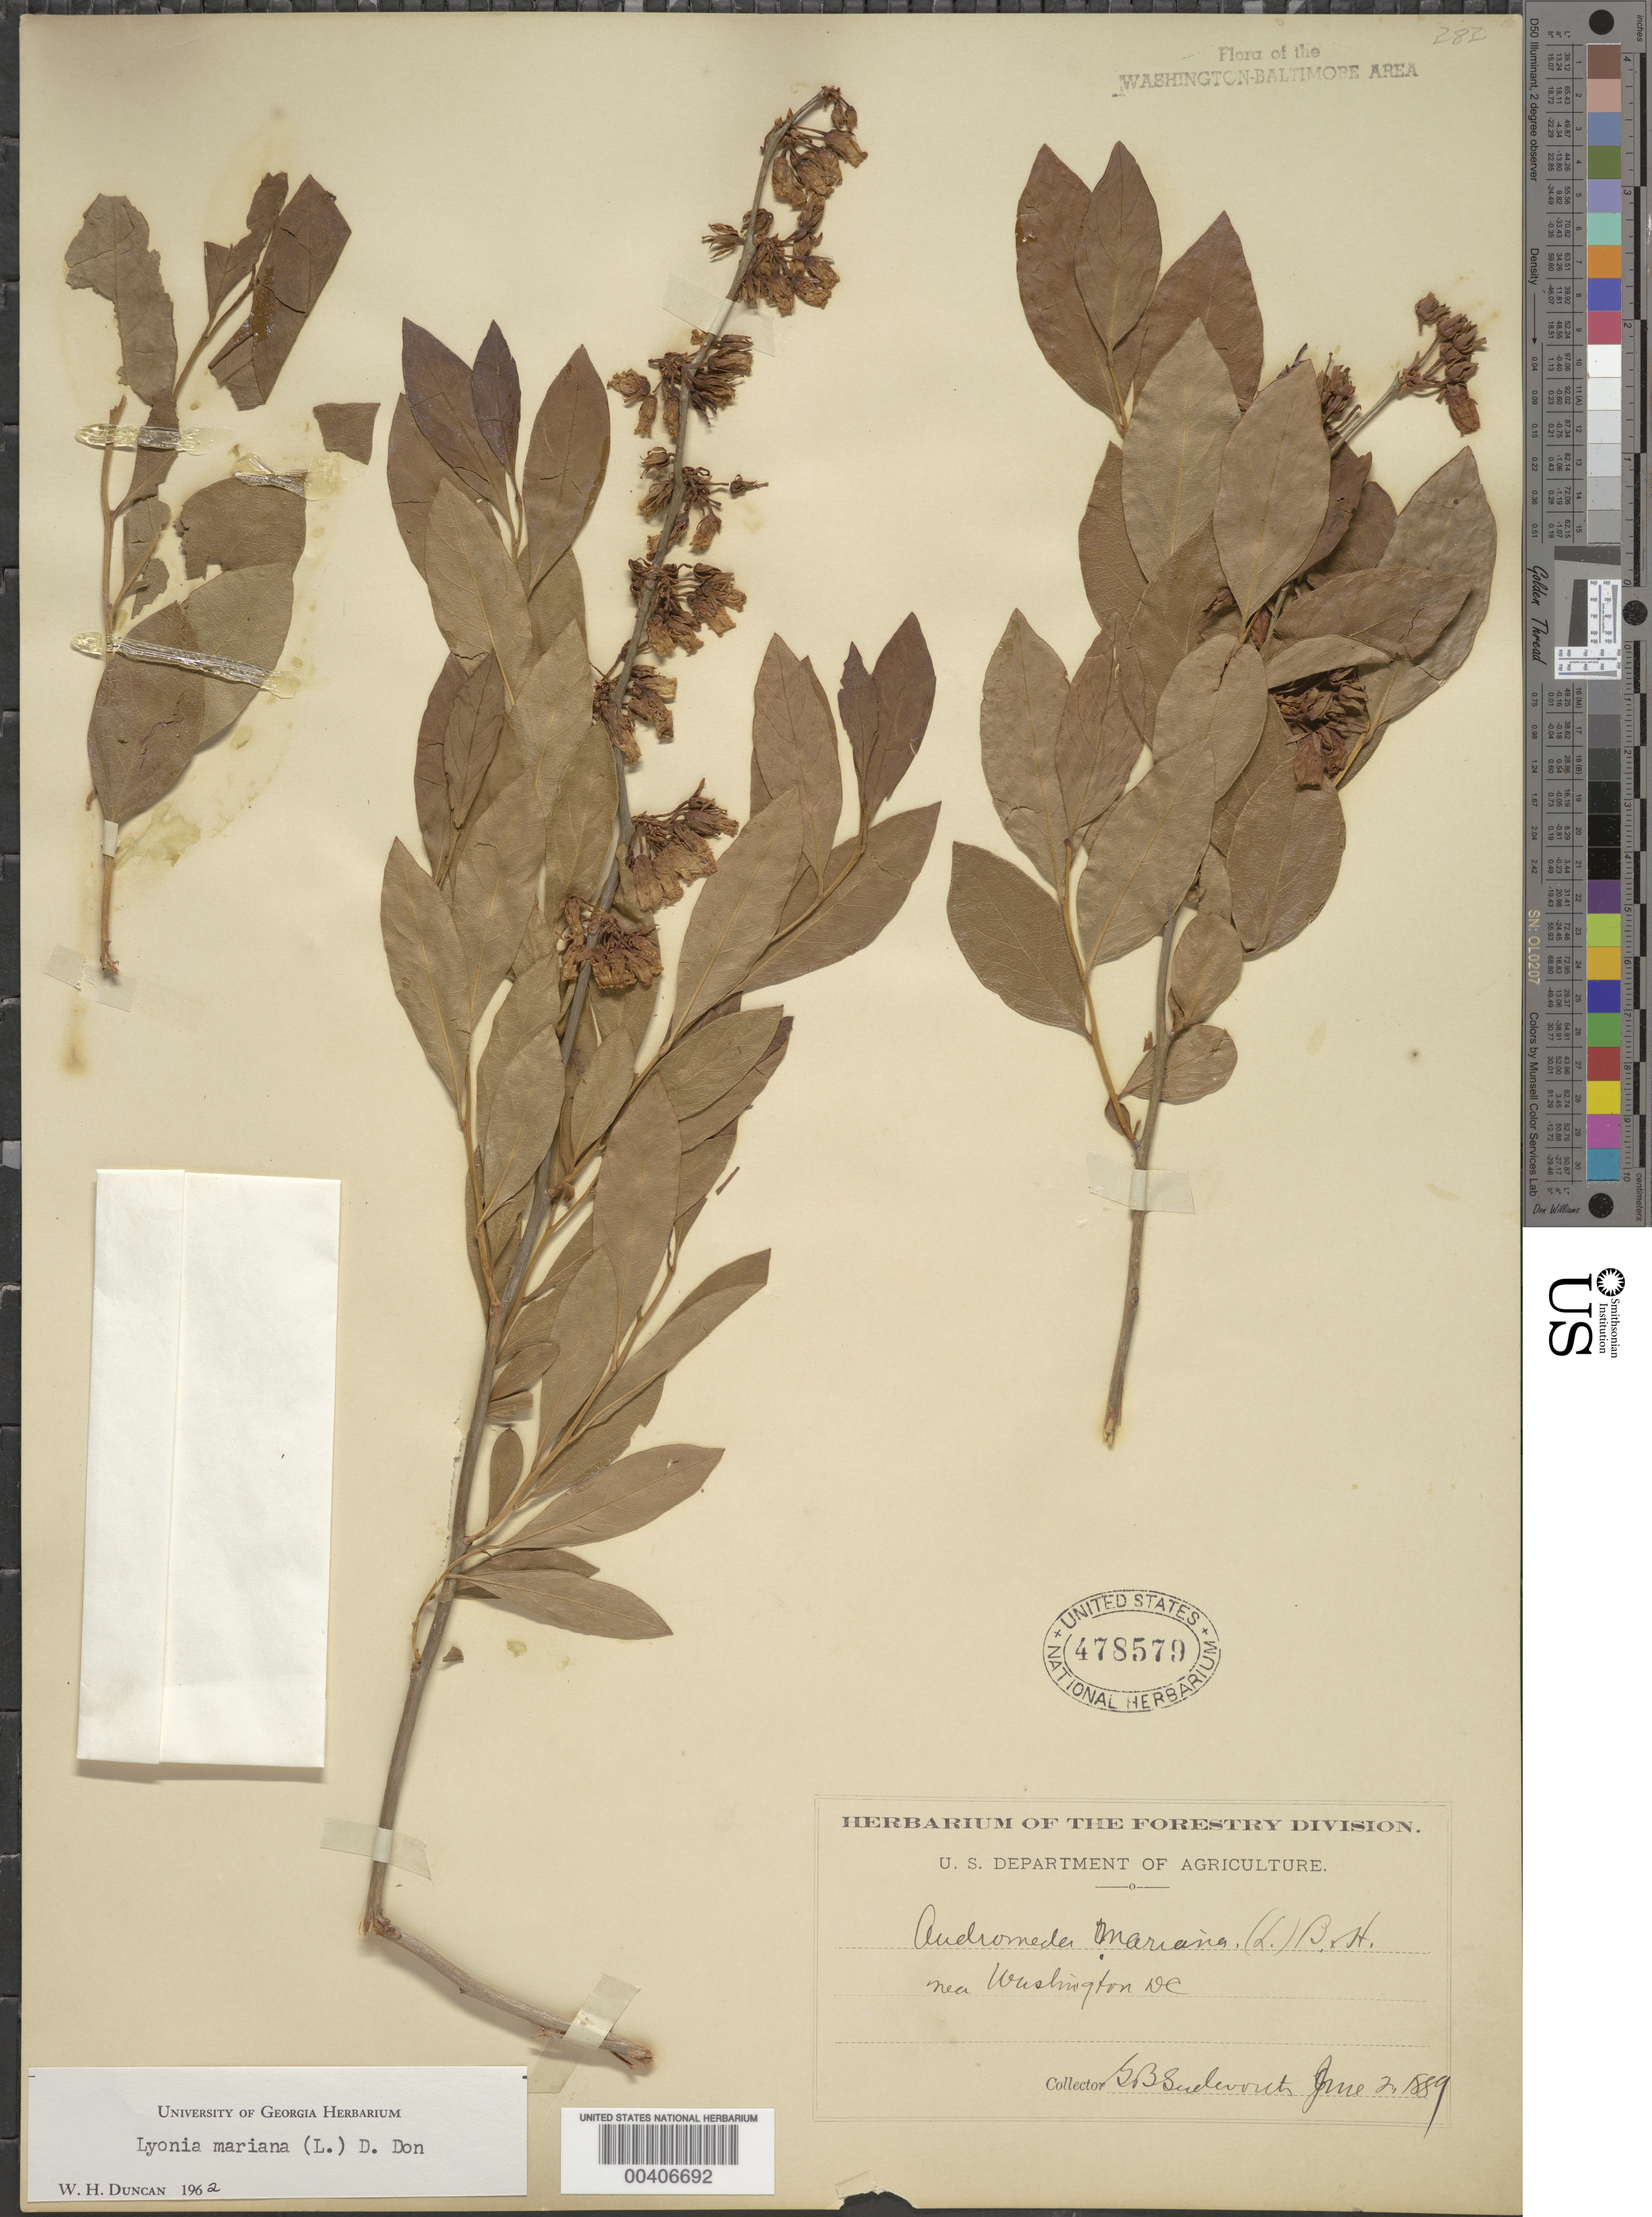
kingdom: Plantae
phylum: Tracheophyta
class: Magnoliopsida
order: Ericales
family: Ericaceae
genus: Lyonia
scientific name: Lyonia mariana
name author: (L.) D. Don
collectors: G. B. Sudworth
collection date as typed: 02 Jun 1889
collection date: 1889-06-02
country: United States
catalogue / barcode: US 478579